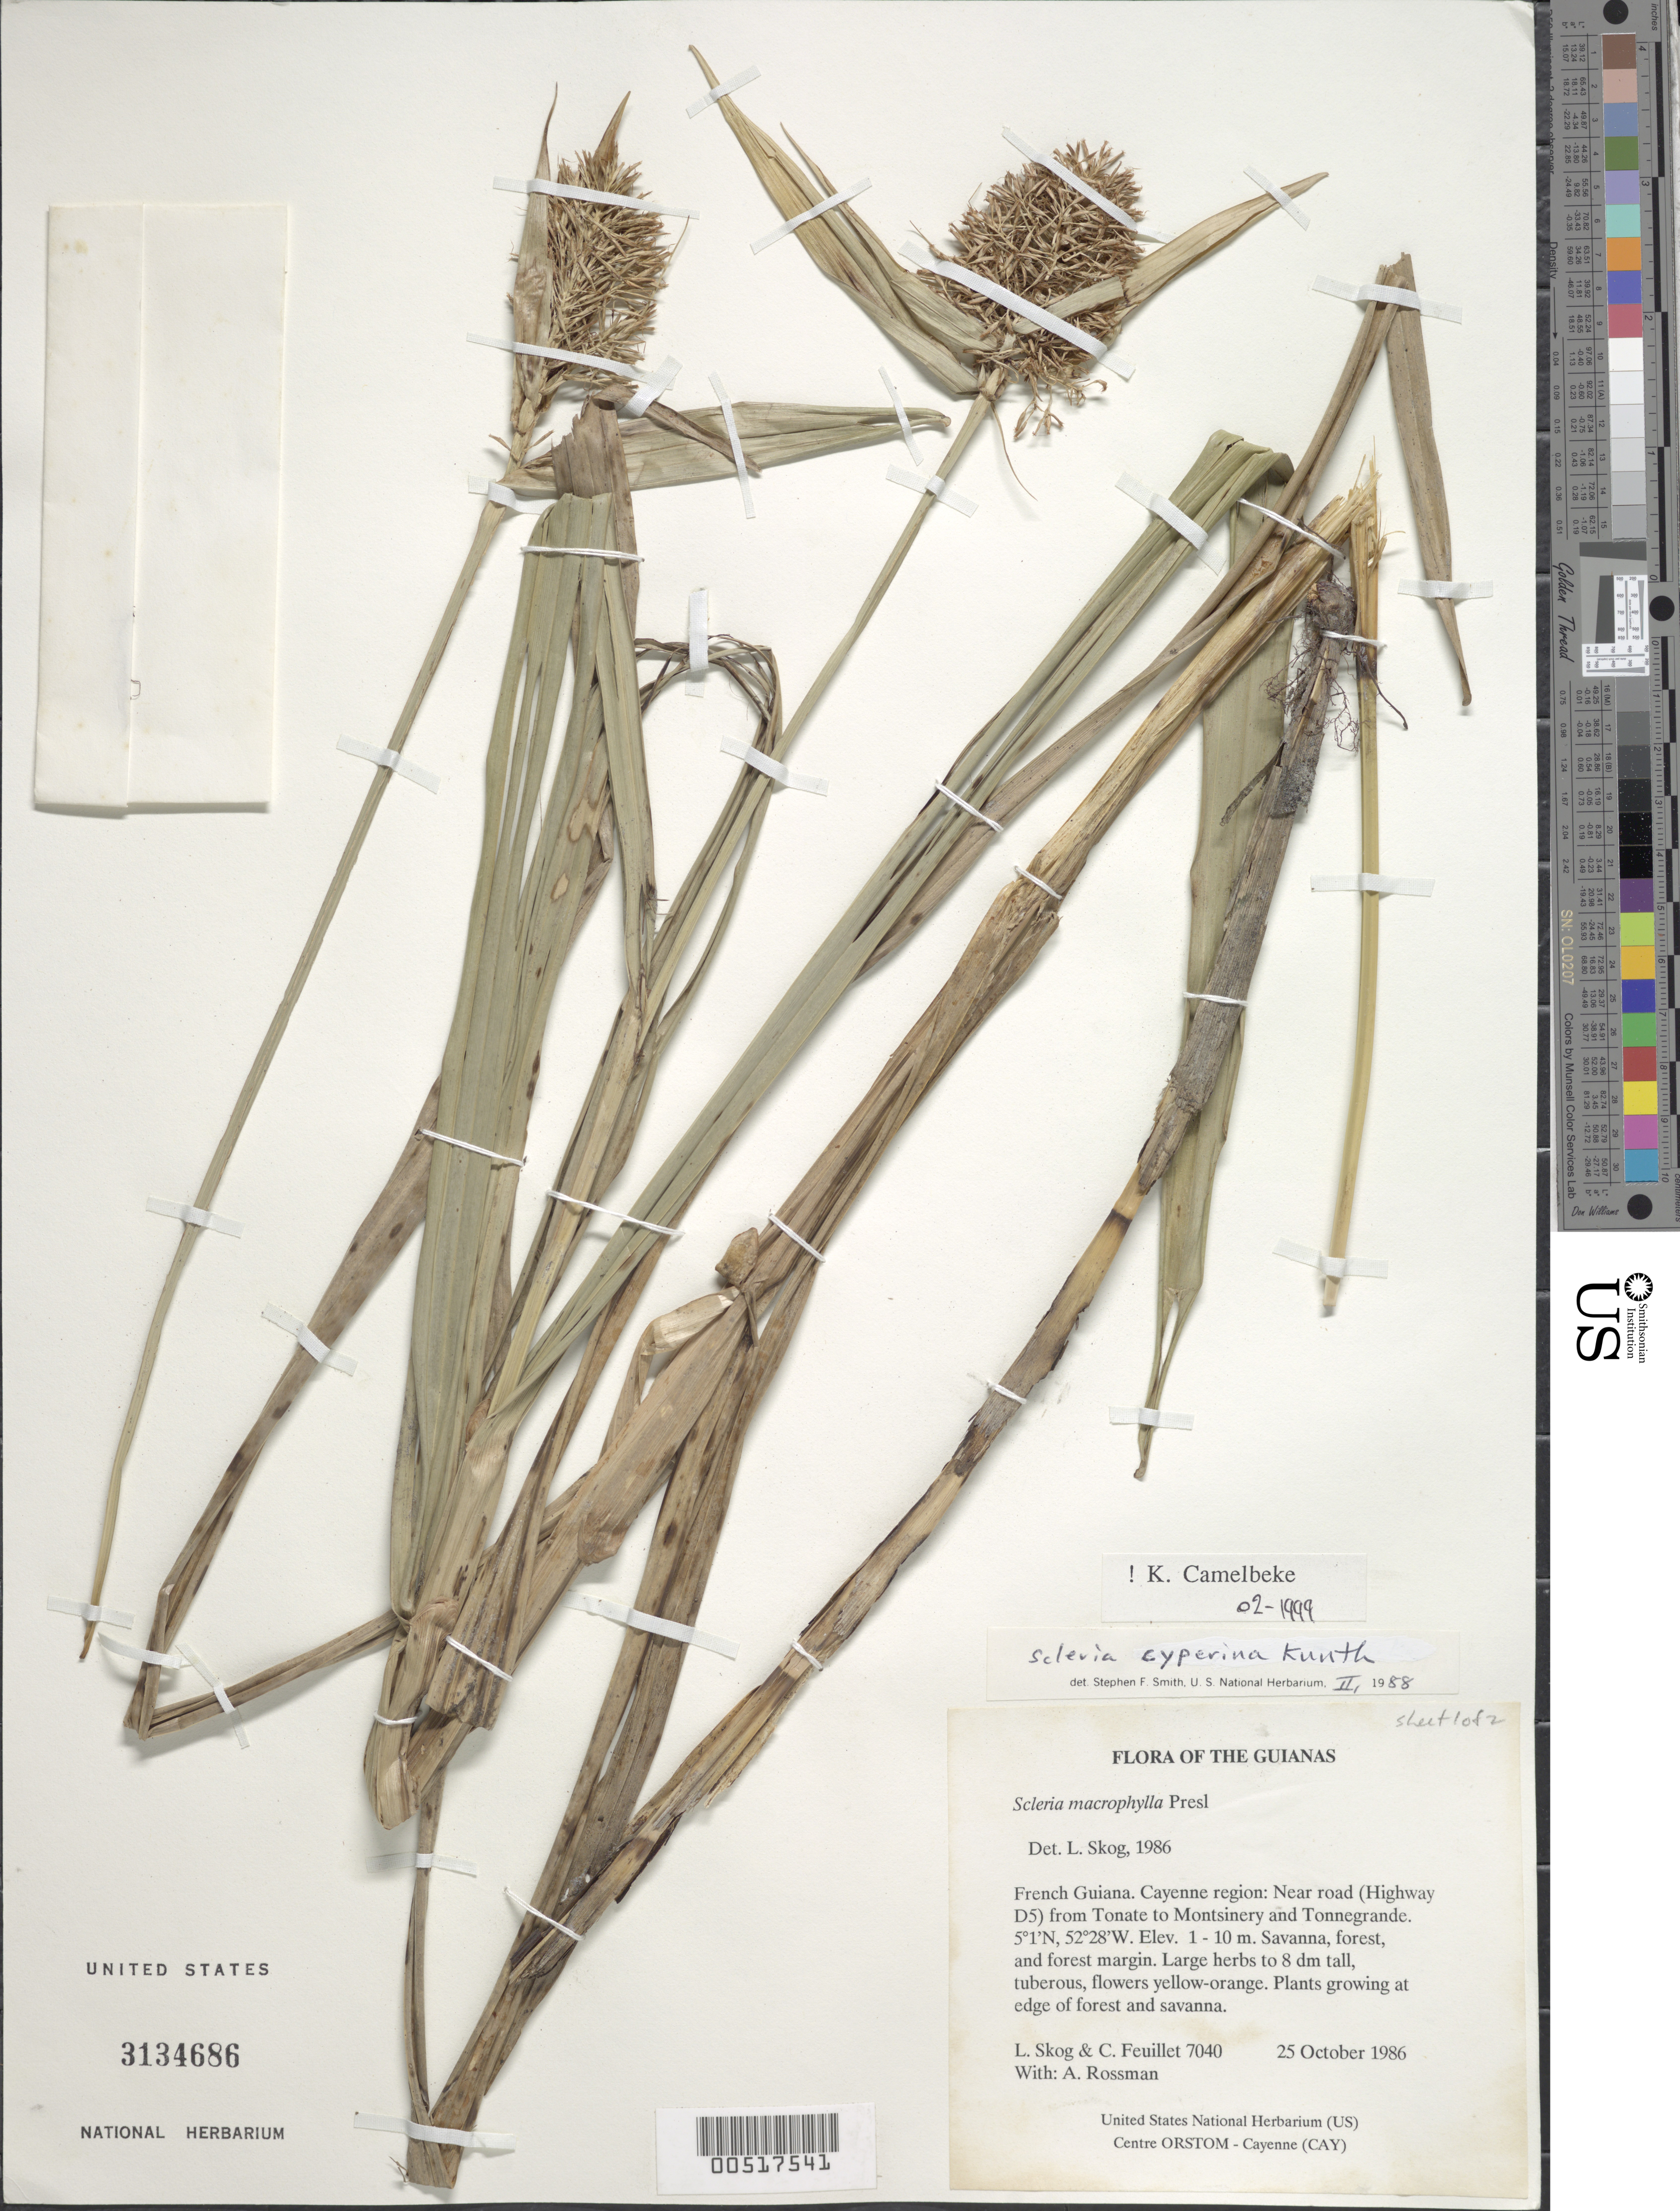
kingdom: Plantae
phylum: Tracheophyta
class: Liliopsida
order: Poales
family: Cyperaceae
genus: Scleria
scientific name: Scleria cyperina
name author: Willd. ex Kunth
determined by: Camelbeke, K.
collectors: L. E. Skog, C. Feuillet & A. Rossman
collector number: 7040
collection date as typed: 25 October 1986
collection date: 1986-10-25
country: French Guiana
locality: Cayenne. Near road (Highway D5) from Tonate to Montsinery and Tonnegrande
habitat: Savanna, forest, and forest margin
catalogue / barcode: US 3134686